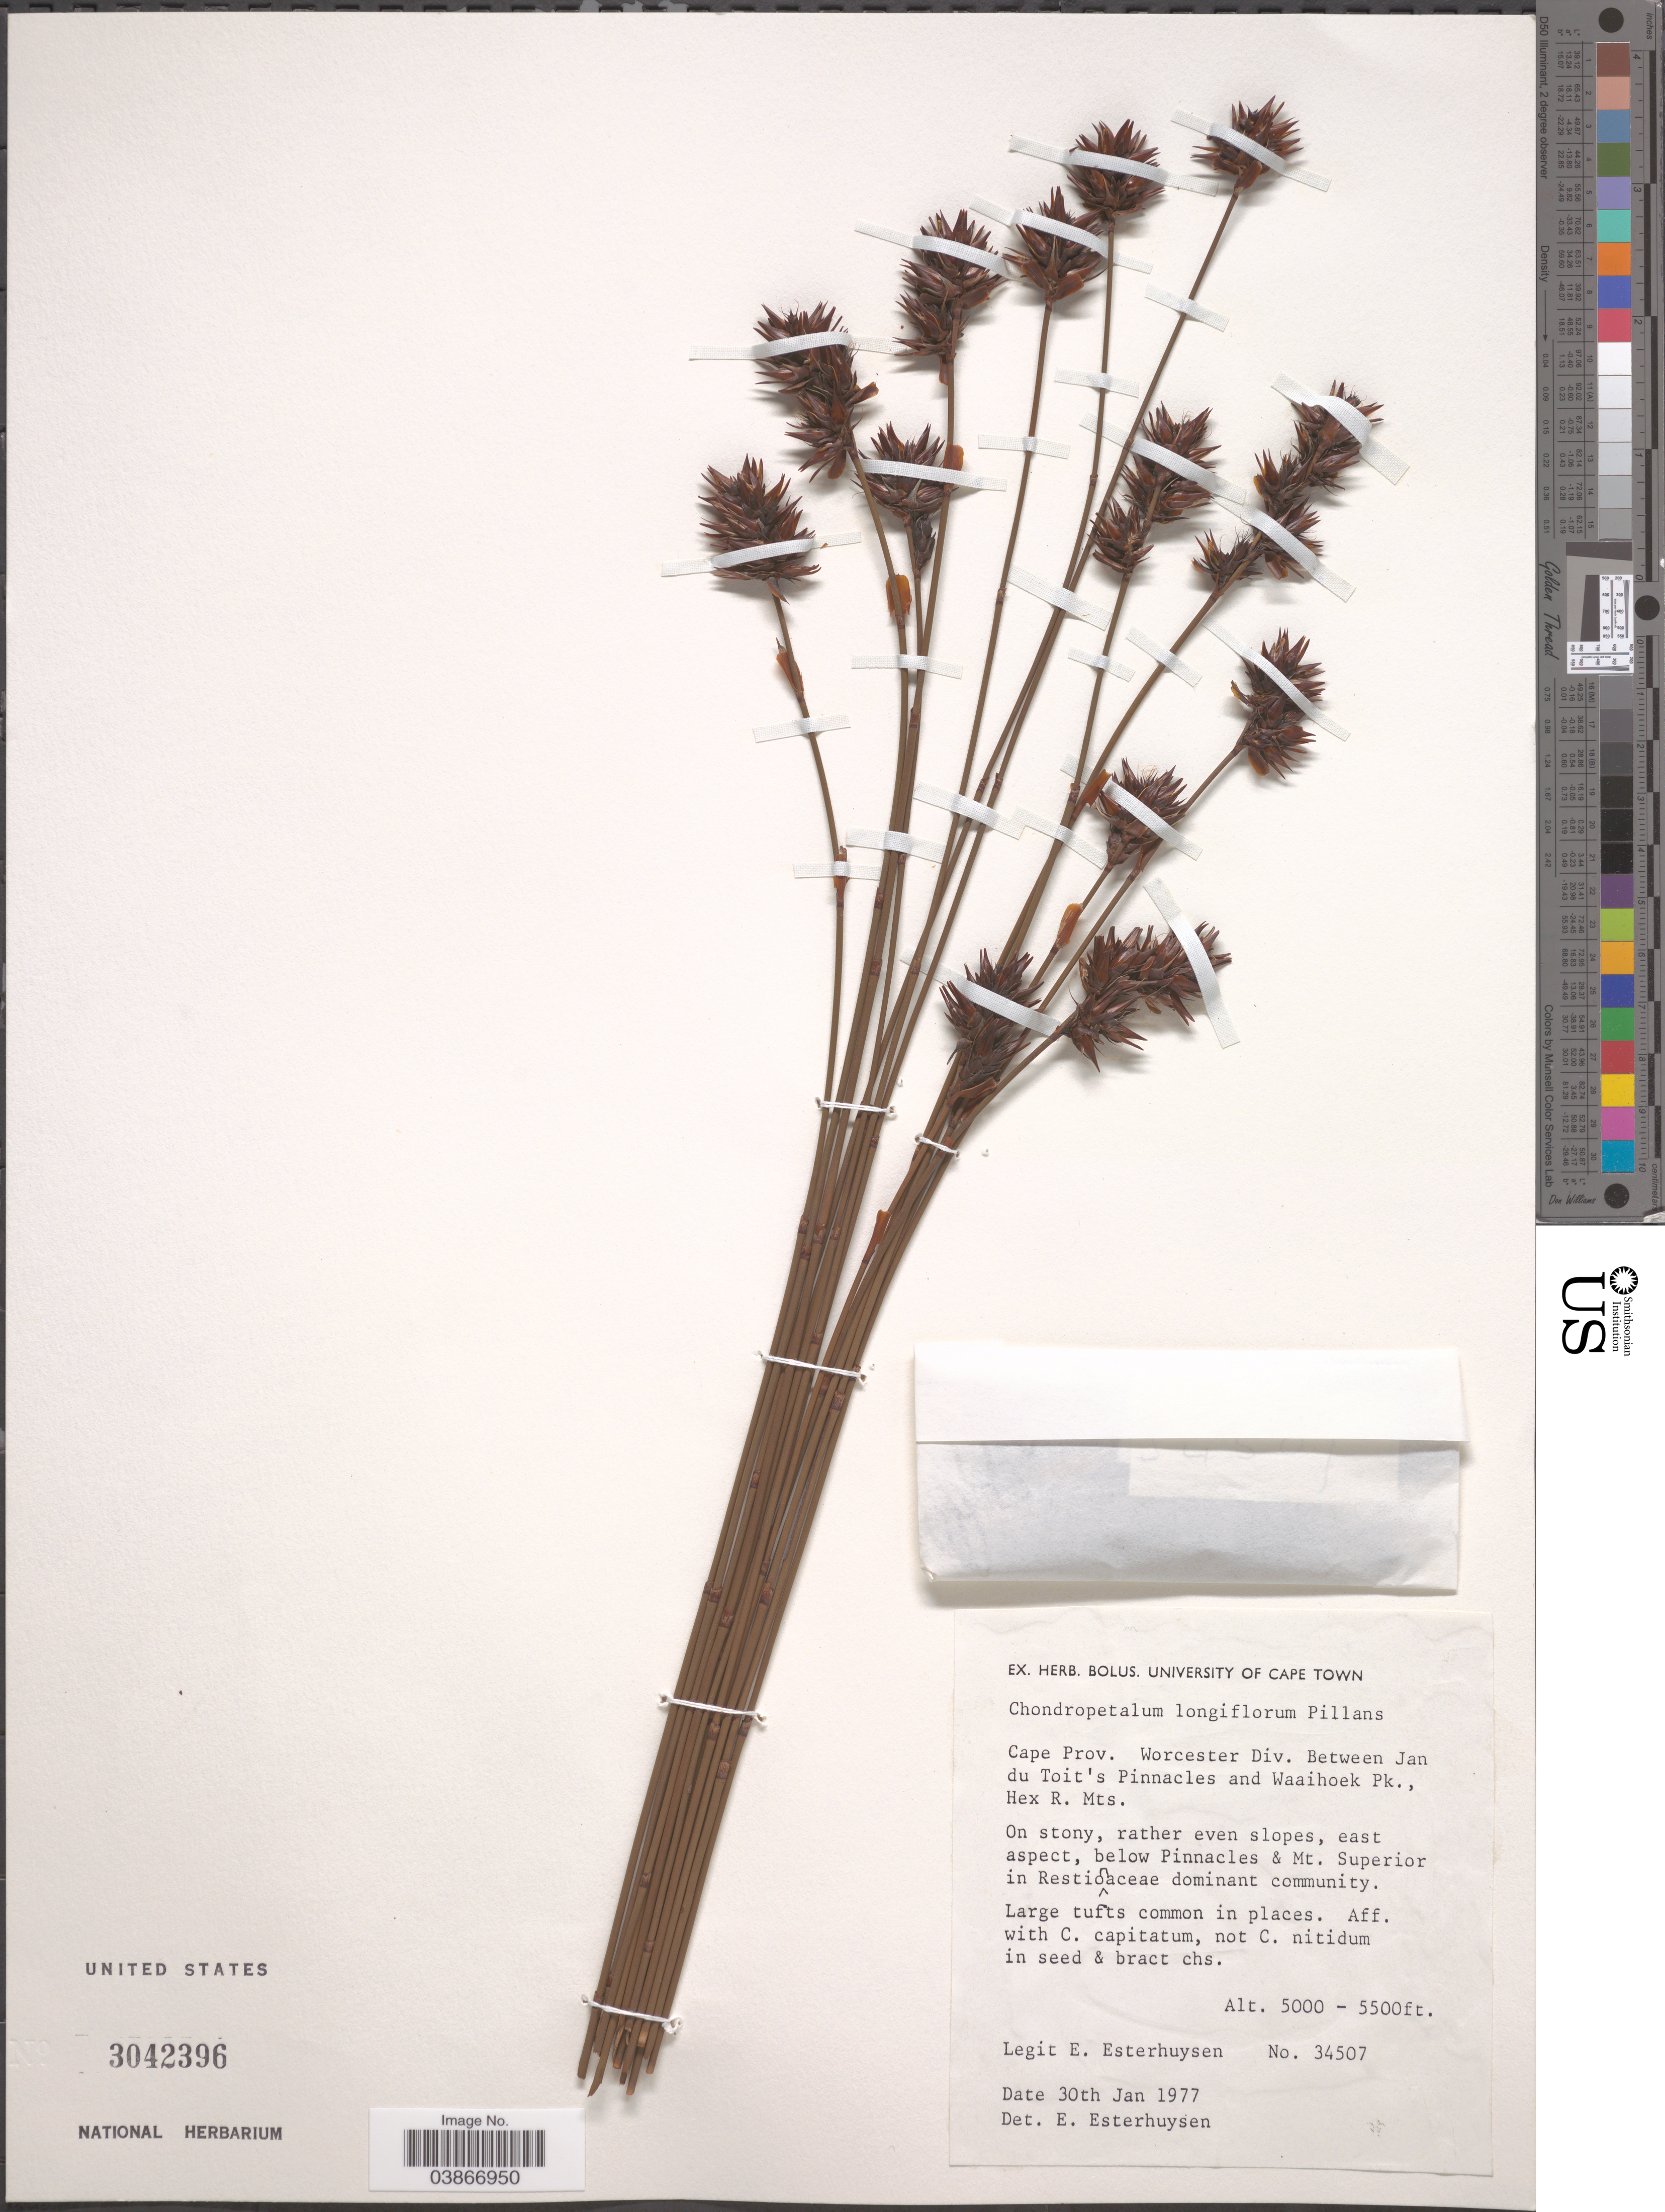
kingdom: Plantae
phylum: Tracheophyta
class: Liliopsida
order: Poales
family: Restionaceae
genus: Askidiosperma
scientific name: Askidiosperma longiflorum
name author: (Pillans) H.P. Linder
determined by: Strong, Mark T., (BOT), Smithsonian Institution - National Museum of Natural History (UNITED STATES)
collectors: E. E. Esterhuysen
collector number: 34507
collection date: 1977-01-30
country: South Africa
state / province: Western Cape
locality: Worcester Div. Between Jan du Toit's Pinnacles and Waaihoek Pk., Hex R. Mts. East aspect, below Pinnacles & Mt. Superior.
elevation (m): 1524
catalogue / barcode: US 3042396